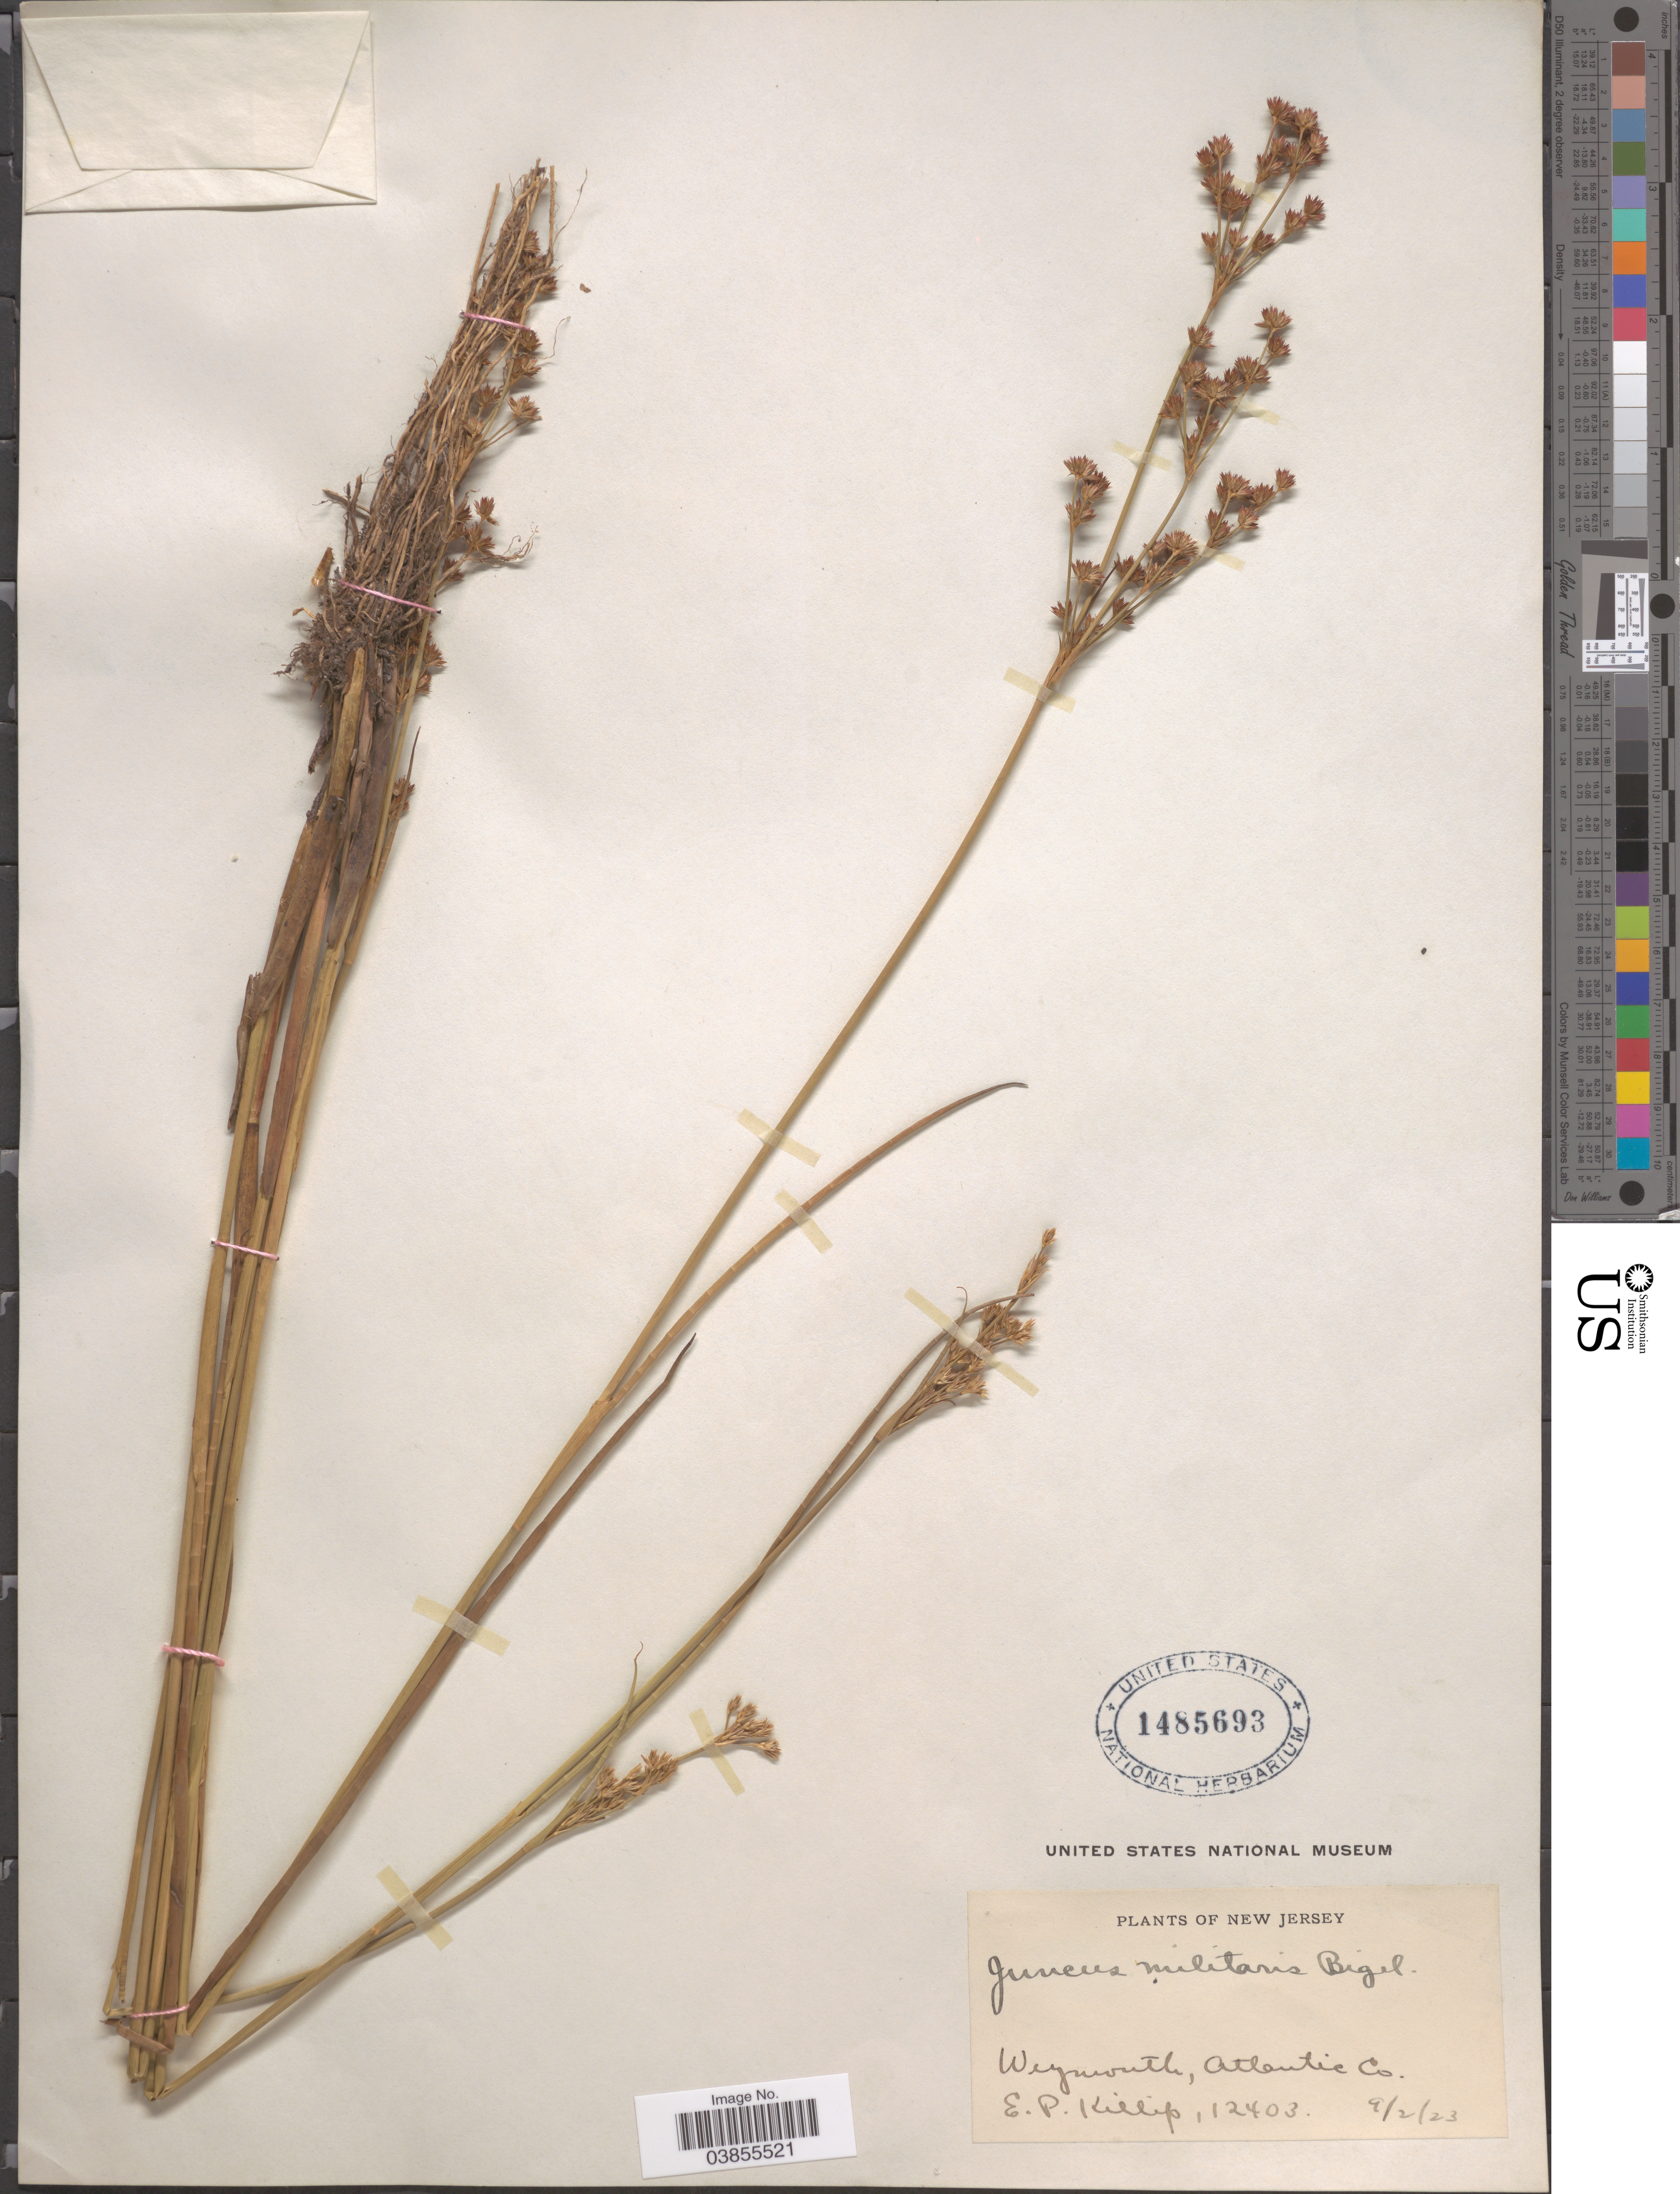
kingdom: Plantae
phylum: Tracheophyta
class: Liliopsida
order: Poales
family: Juncaceae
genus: Juncus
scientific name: Juncus militaris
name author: Bigelow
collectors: E. P. Killip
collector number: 12403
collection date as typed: Transcribed d/m/y: 2/9/23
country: United States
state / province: New Jersey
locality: Weymouth, Atlantic Co.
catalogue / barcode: US 1485693